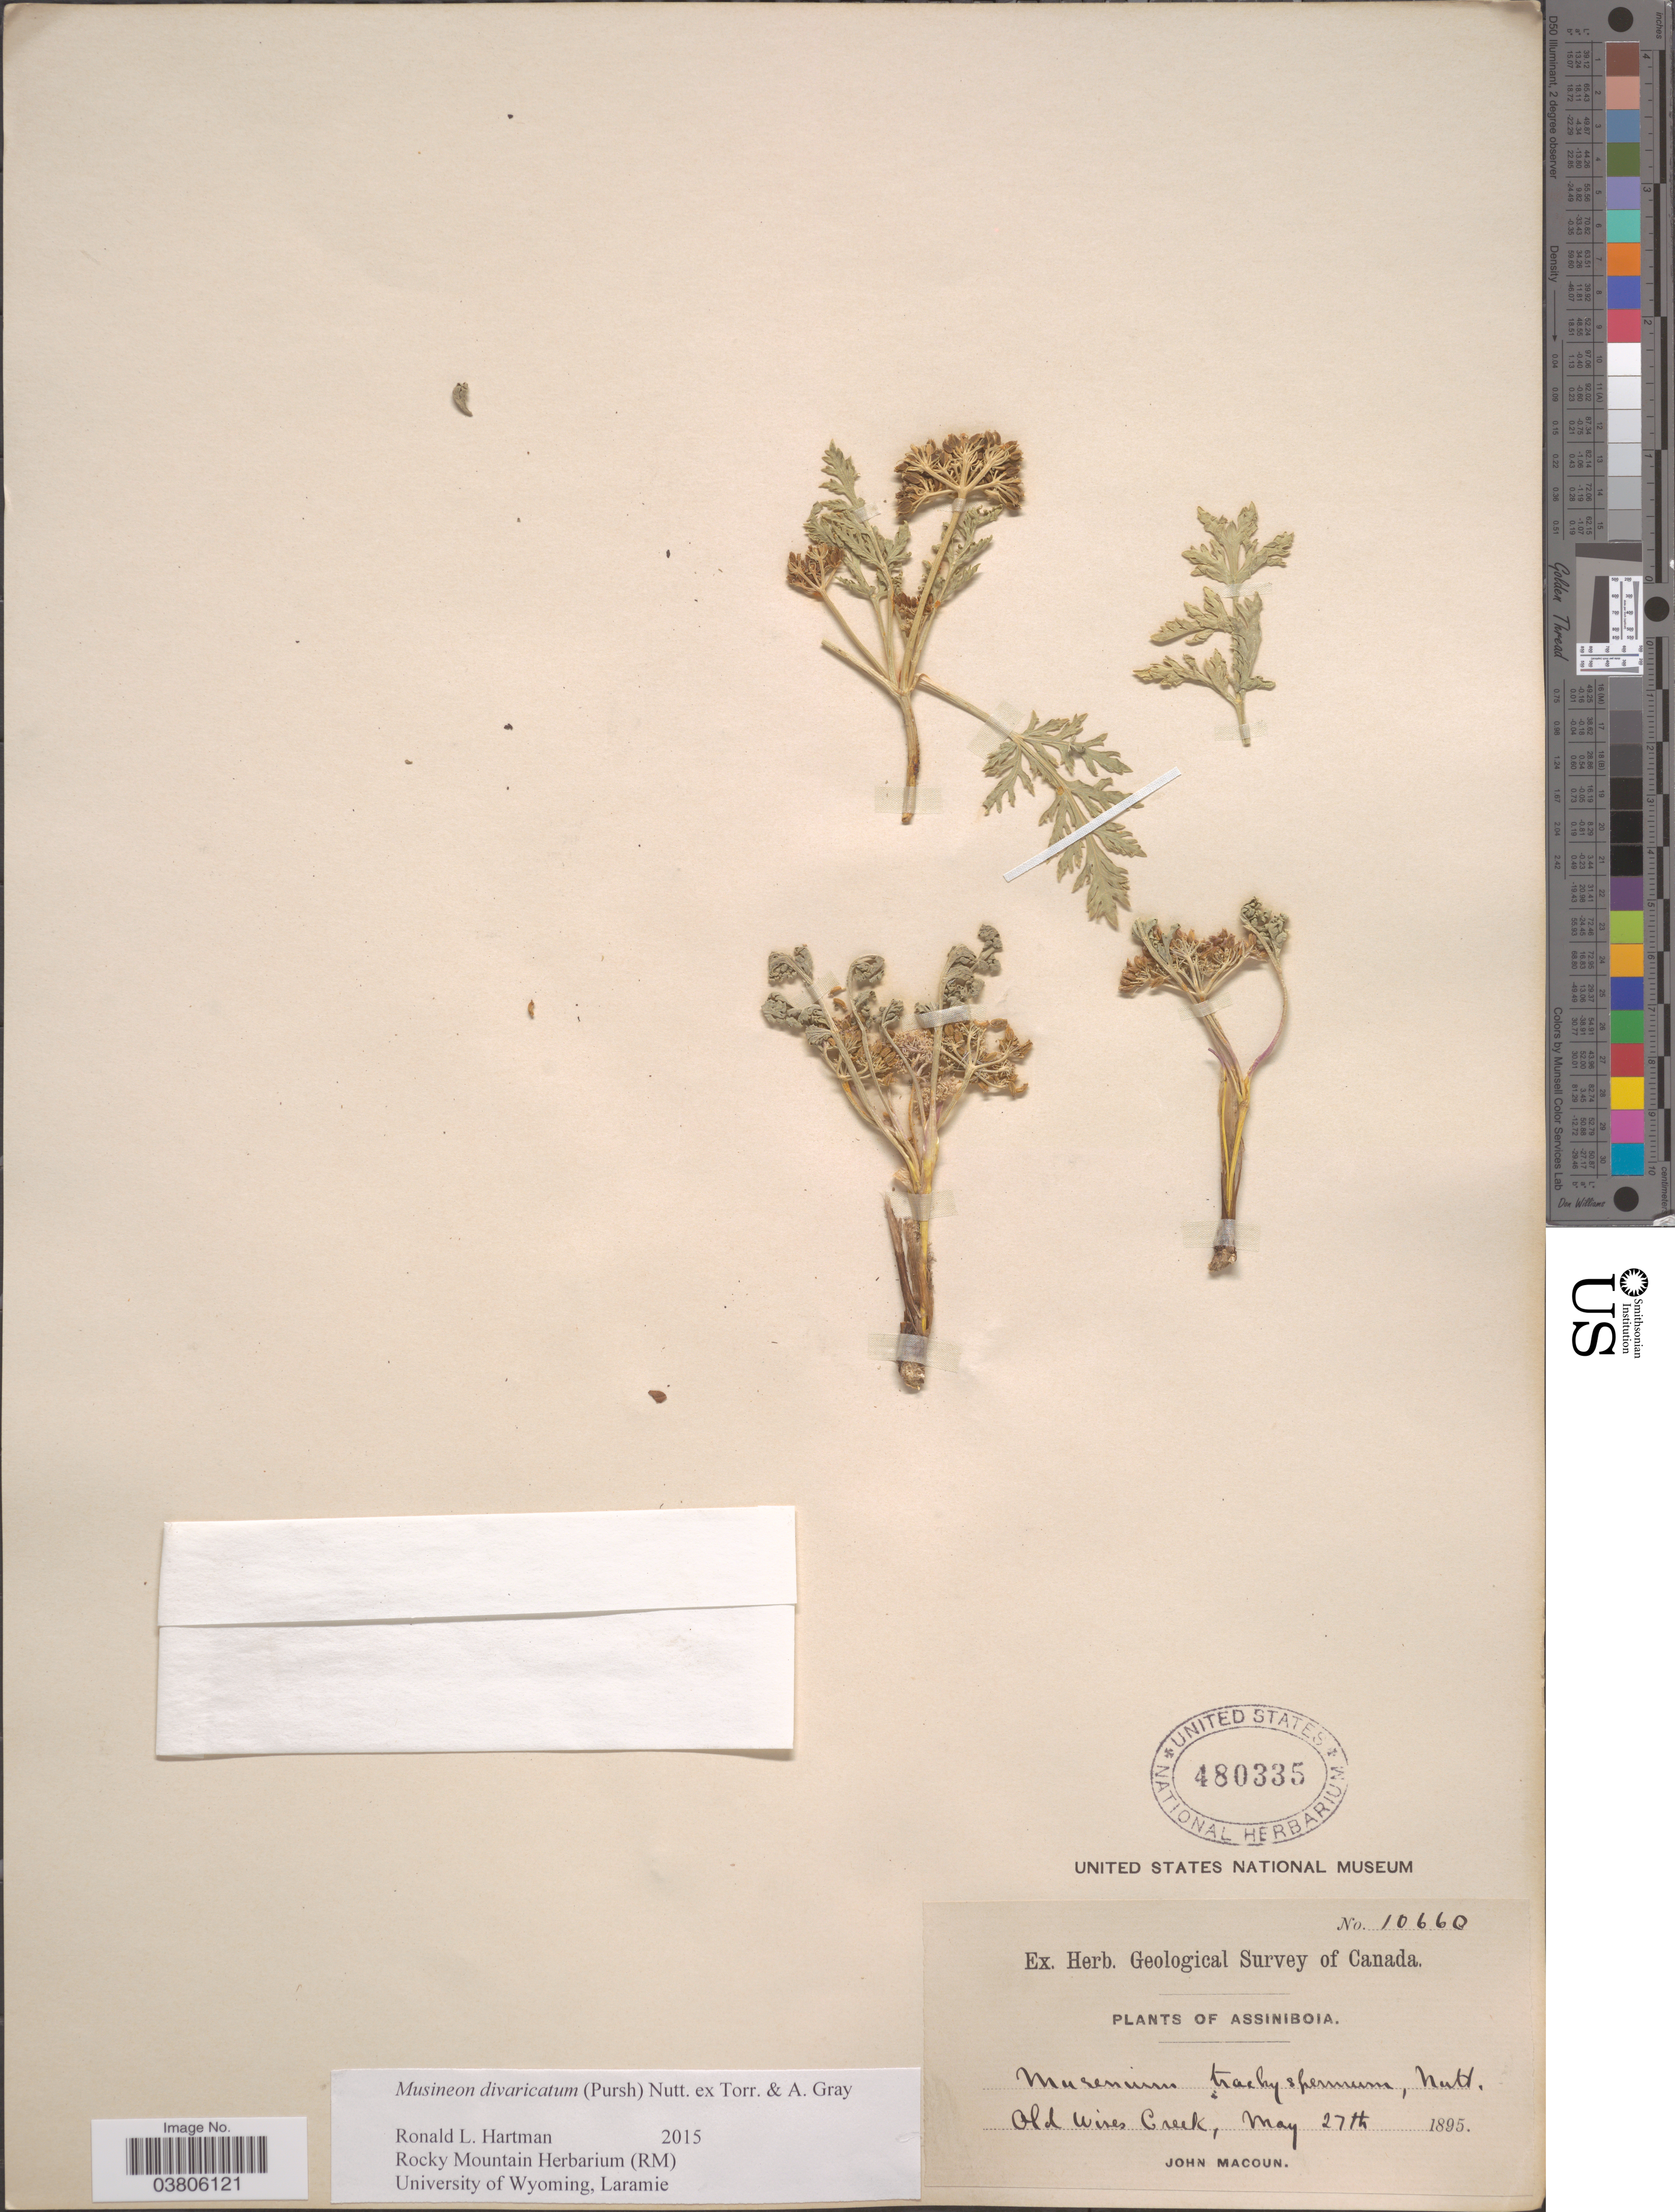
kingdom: Plantae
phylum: Tracheophyta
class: Magnoliopsida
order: Apiales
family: Apiaceae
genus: Musineon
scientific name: Musineon divaricatum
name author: (Pursh) Nutt.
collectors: J. Macoun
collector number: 10660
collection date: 1895-05-27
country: Canada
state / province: Saskatchewan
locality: Assiniboia. Old Wires Creek.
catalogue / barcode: US 480335